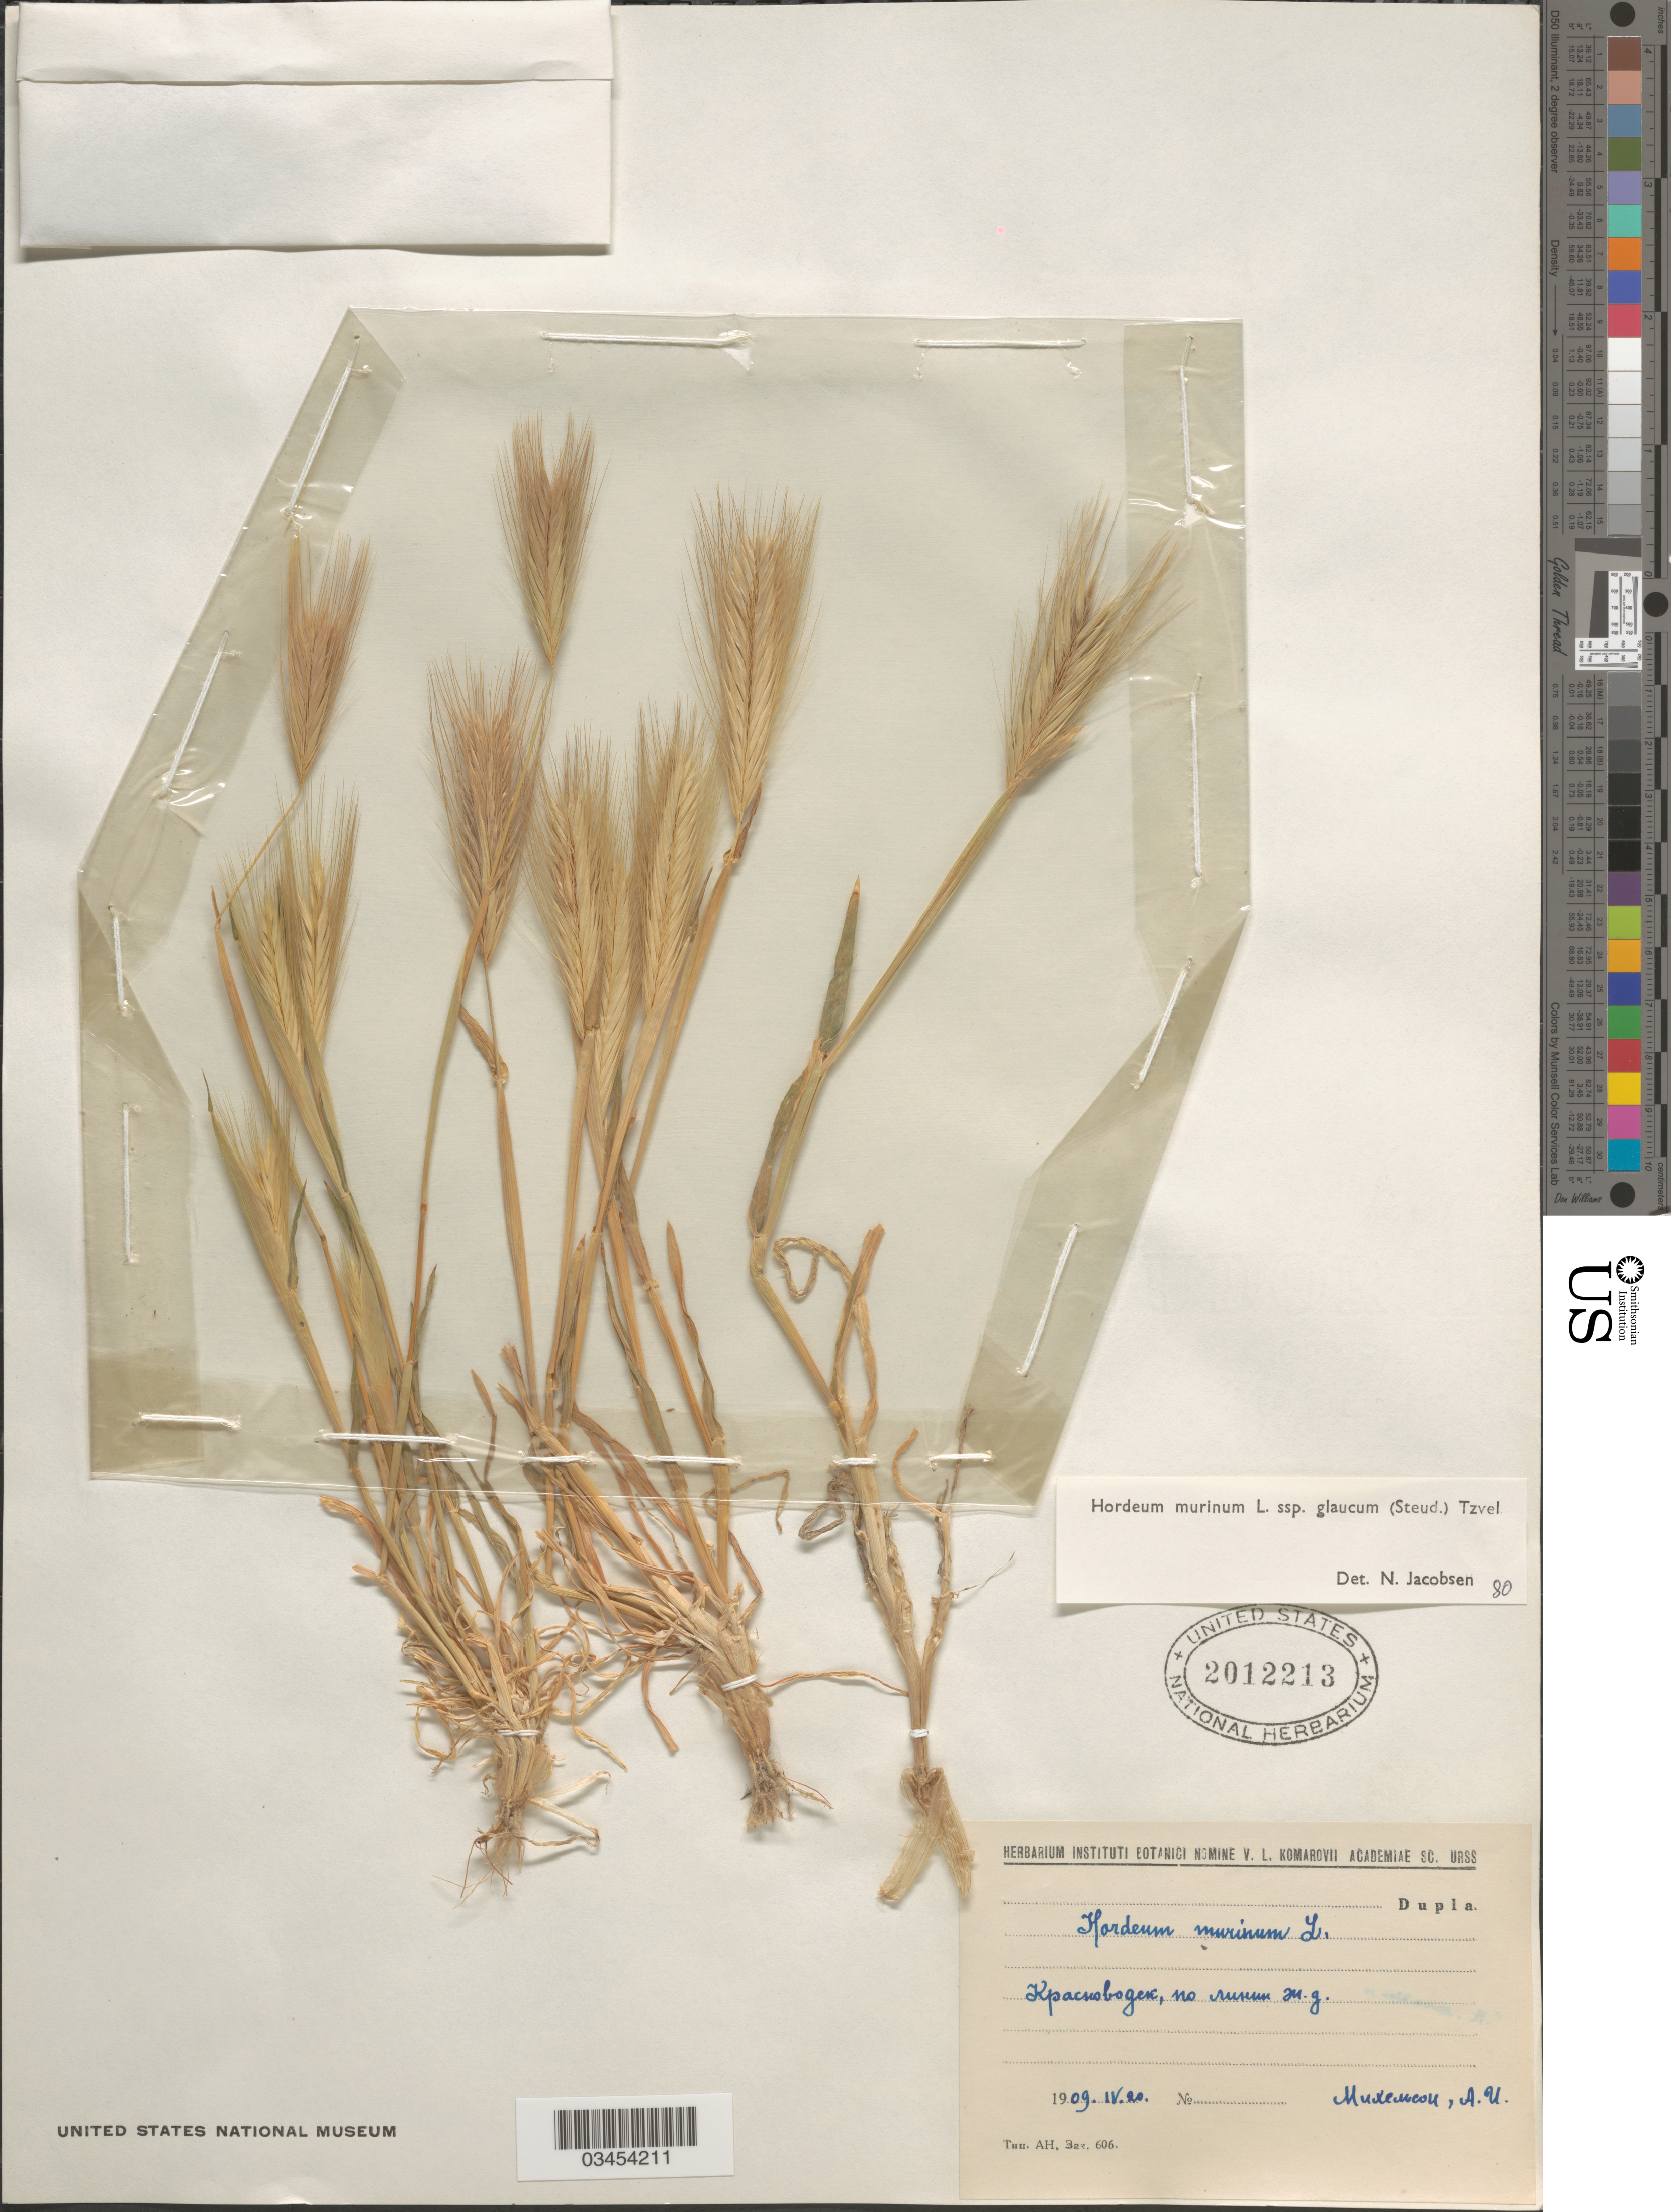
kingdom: Plantae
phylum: Tracheophyta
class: Liliopsida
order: Poales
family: Poaceae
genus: Hordeum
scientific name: Hordeum murinum subsp. glaucum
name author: (Steud.) Tzvelev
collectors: A. Mikhelson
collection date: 1909-04-20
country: Turkmenistan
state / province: Balkan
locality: Krasnovodsk (now Turkmenbasy)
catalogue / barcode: US 2012213